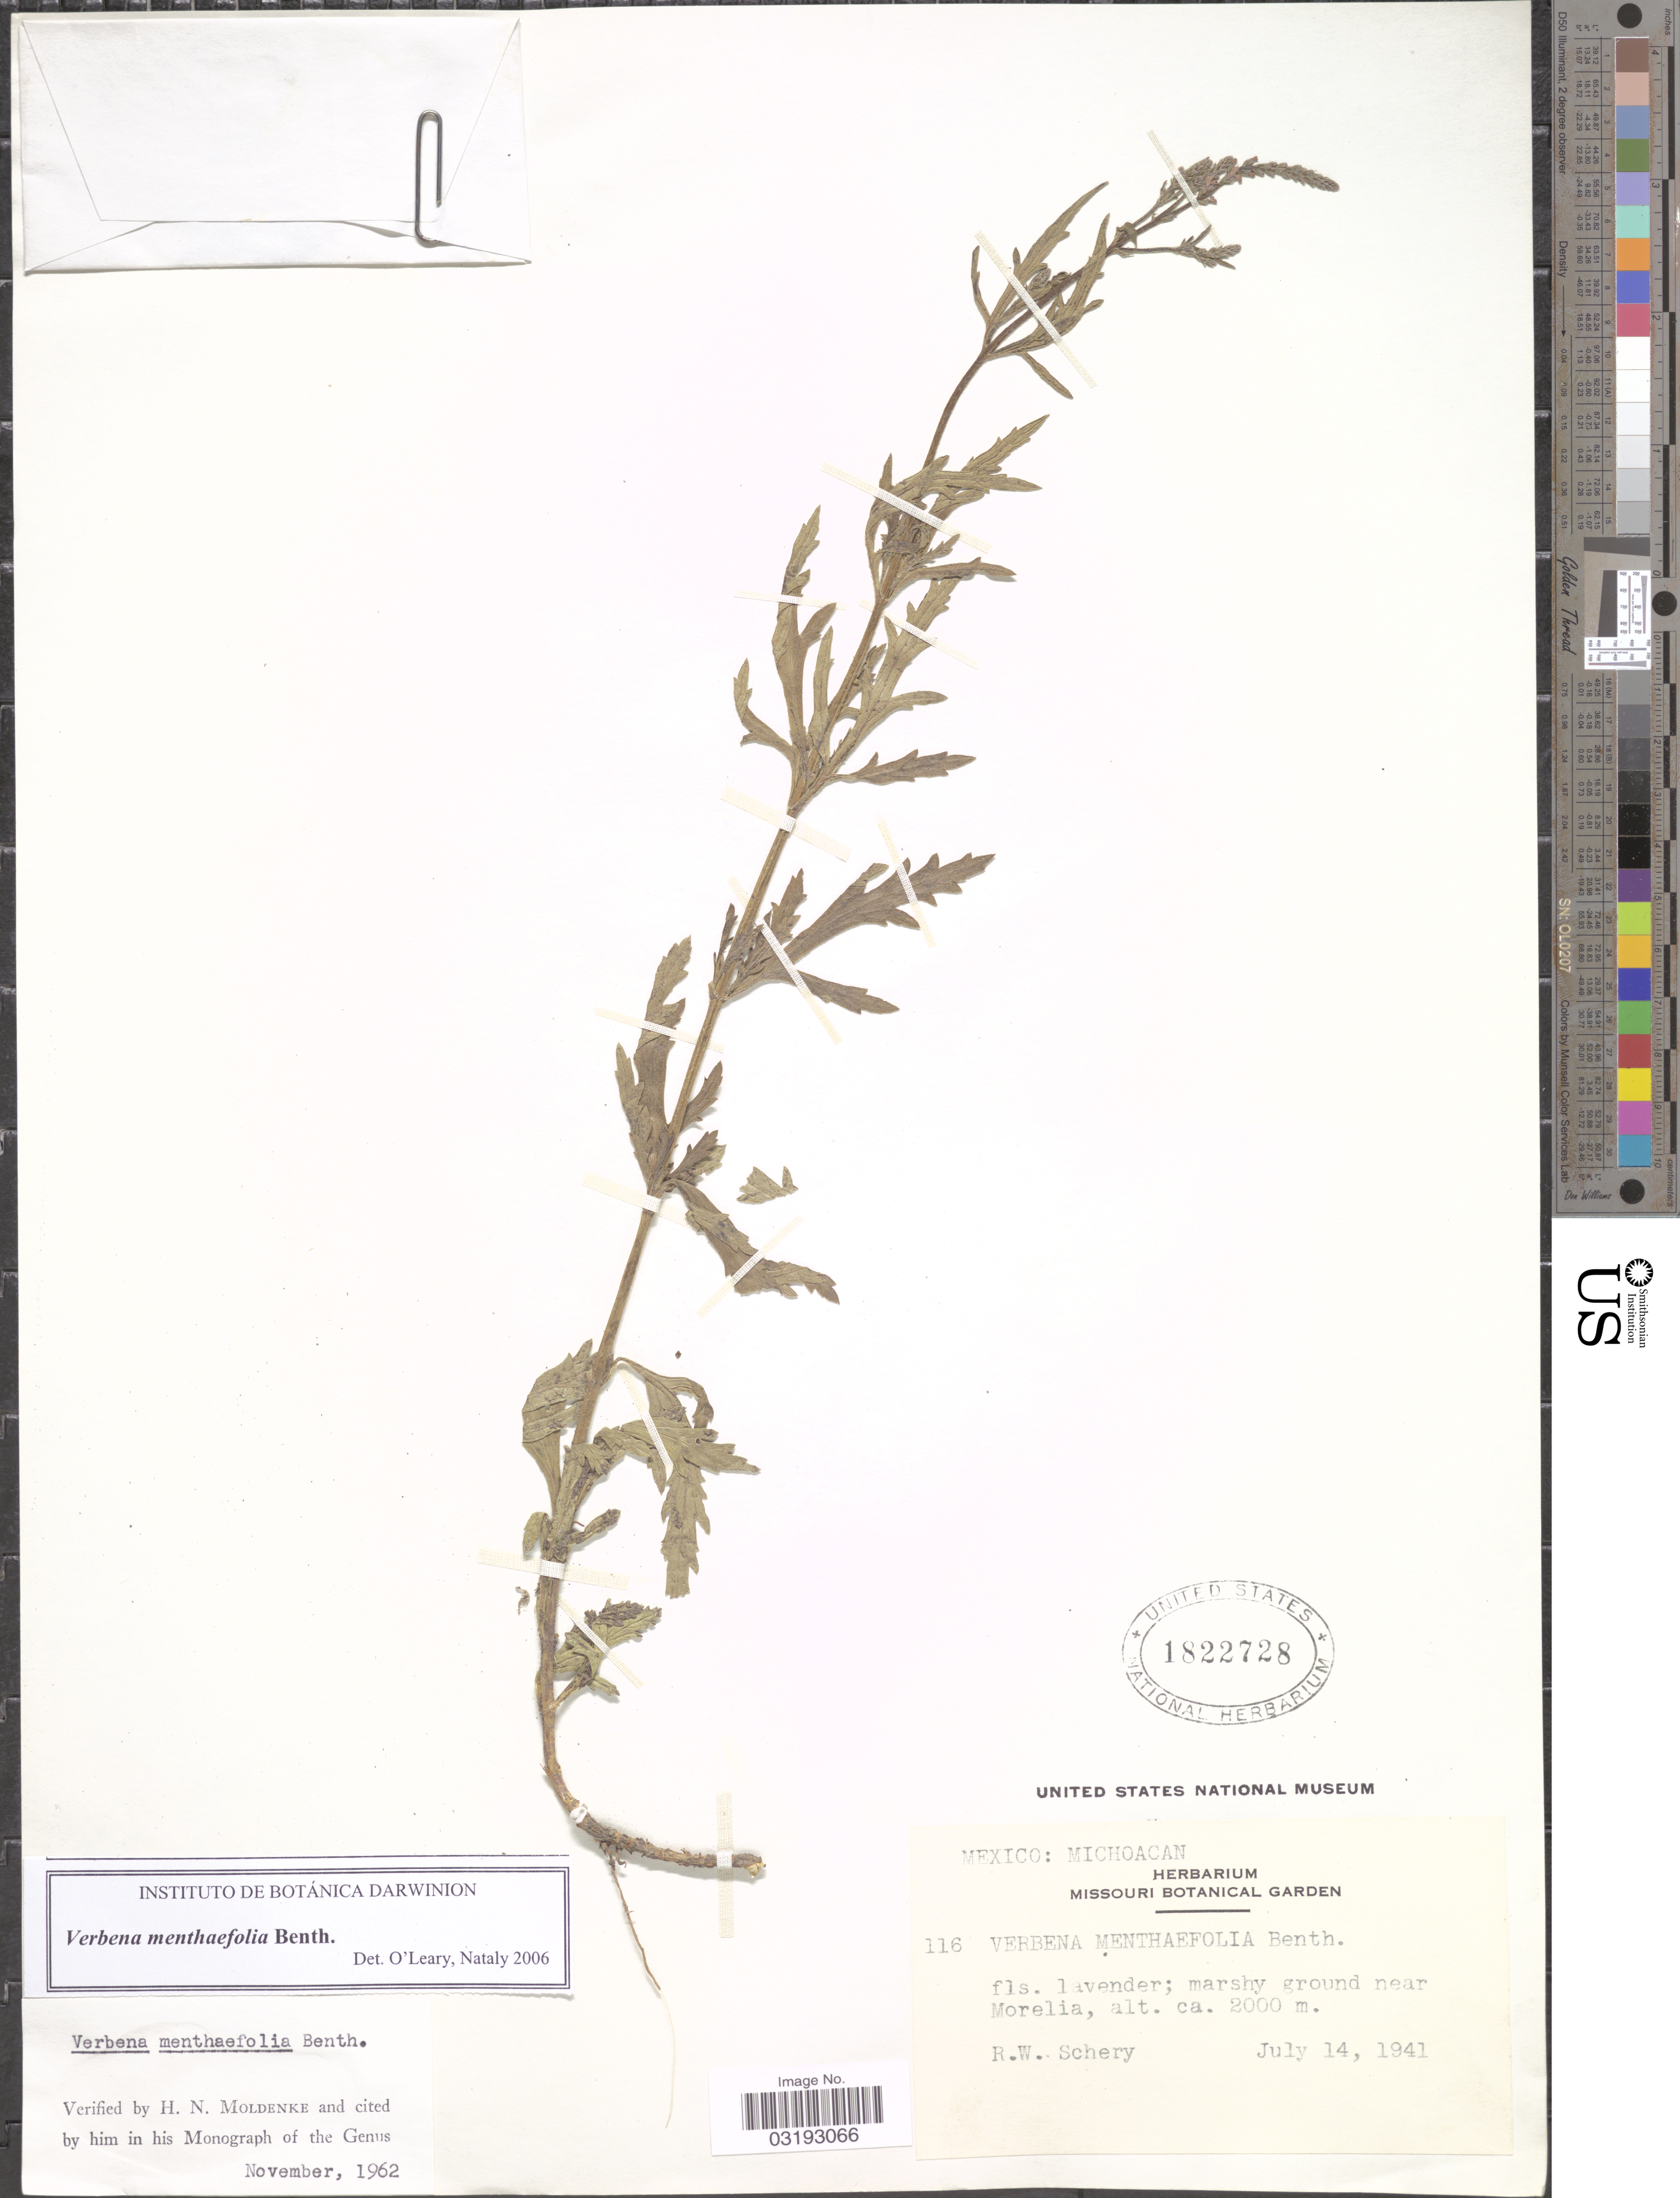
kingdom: Plantae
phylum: Tracheophyta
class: Magnoliopsida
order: Lamiales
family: Verbenaceae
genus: Verbena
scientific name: Verbena menthaefolia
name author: Benth.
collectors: R. W. Schery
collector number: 116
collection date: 1941-07-14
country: Mexico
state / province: Michoacán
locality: Marshy ground near Morelia.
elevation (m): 2000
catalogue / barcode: US 1822728